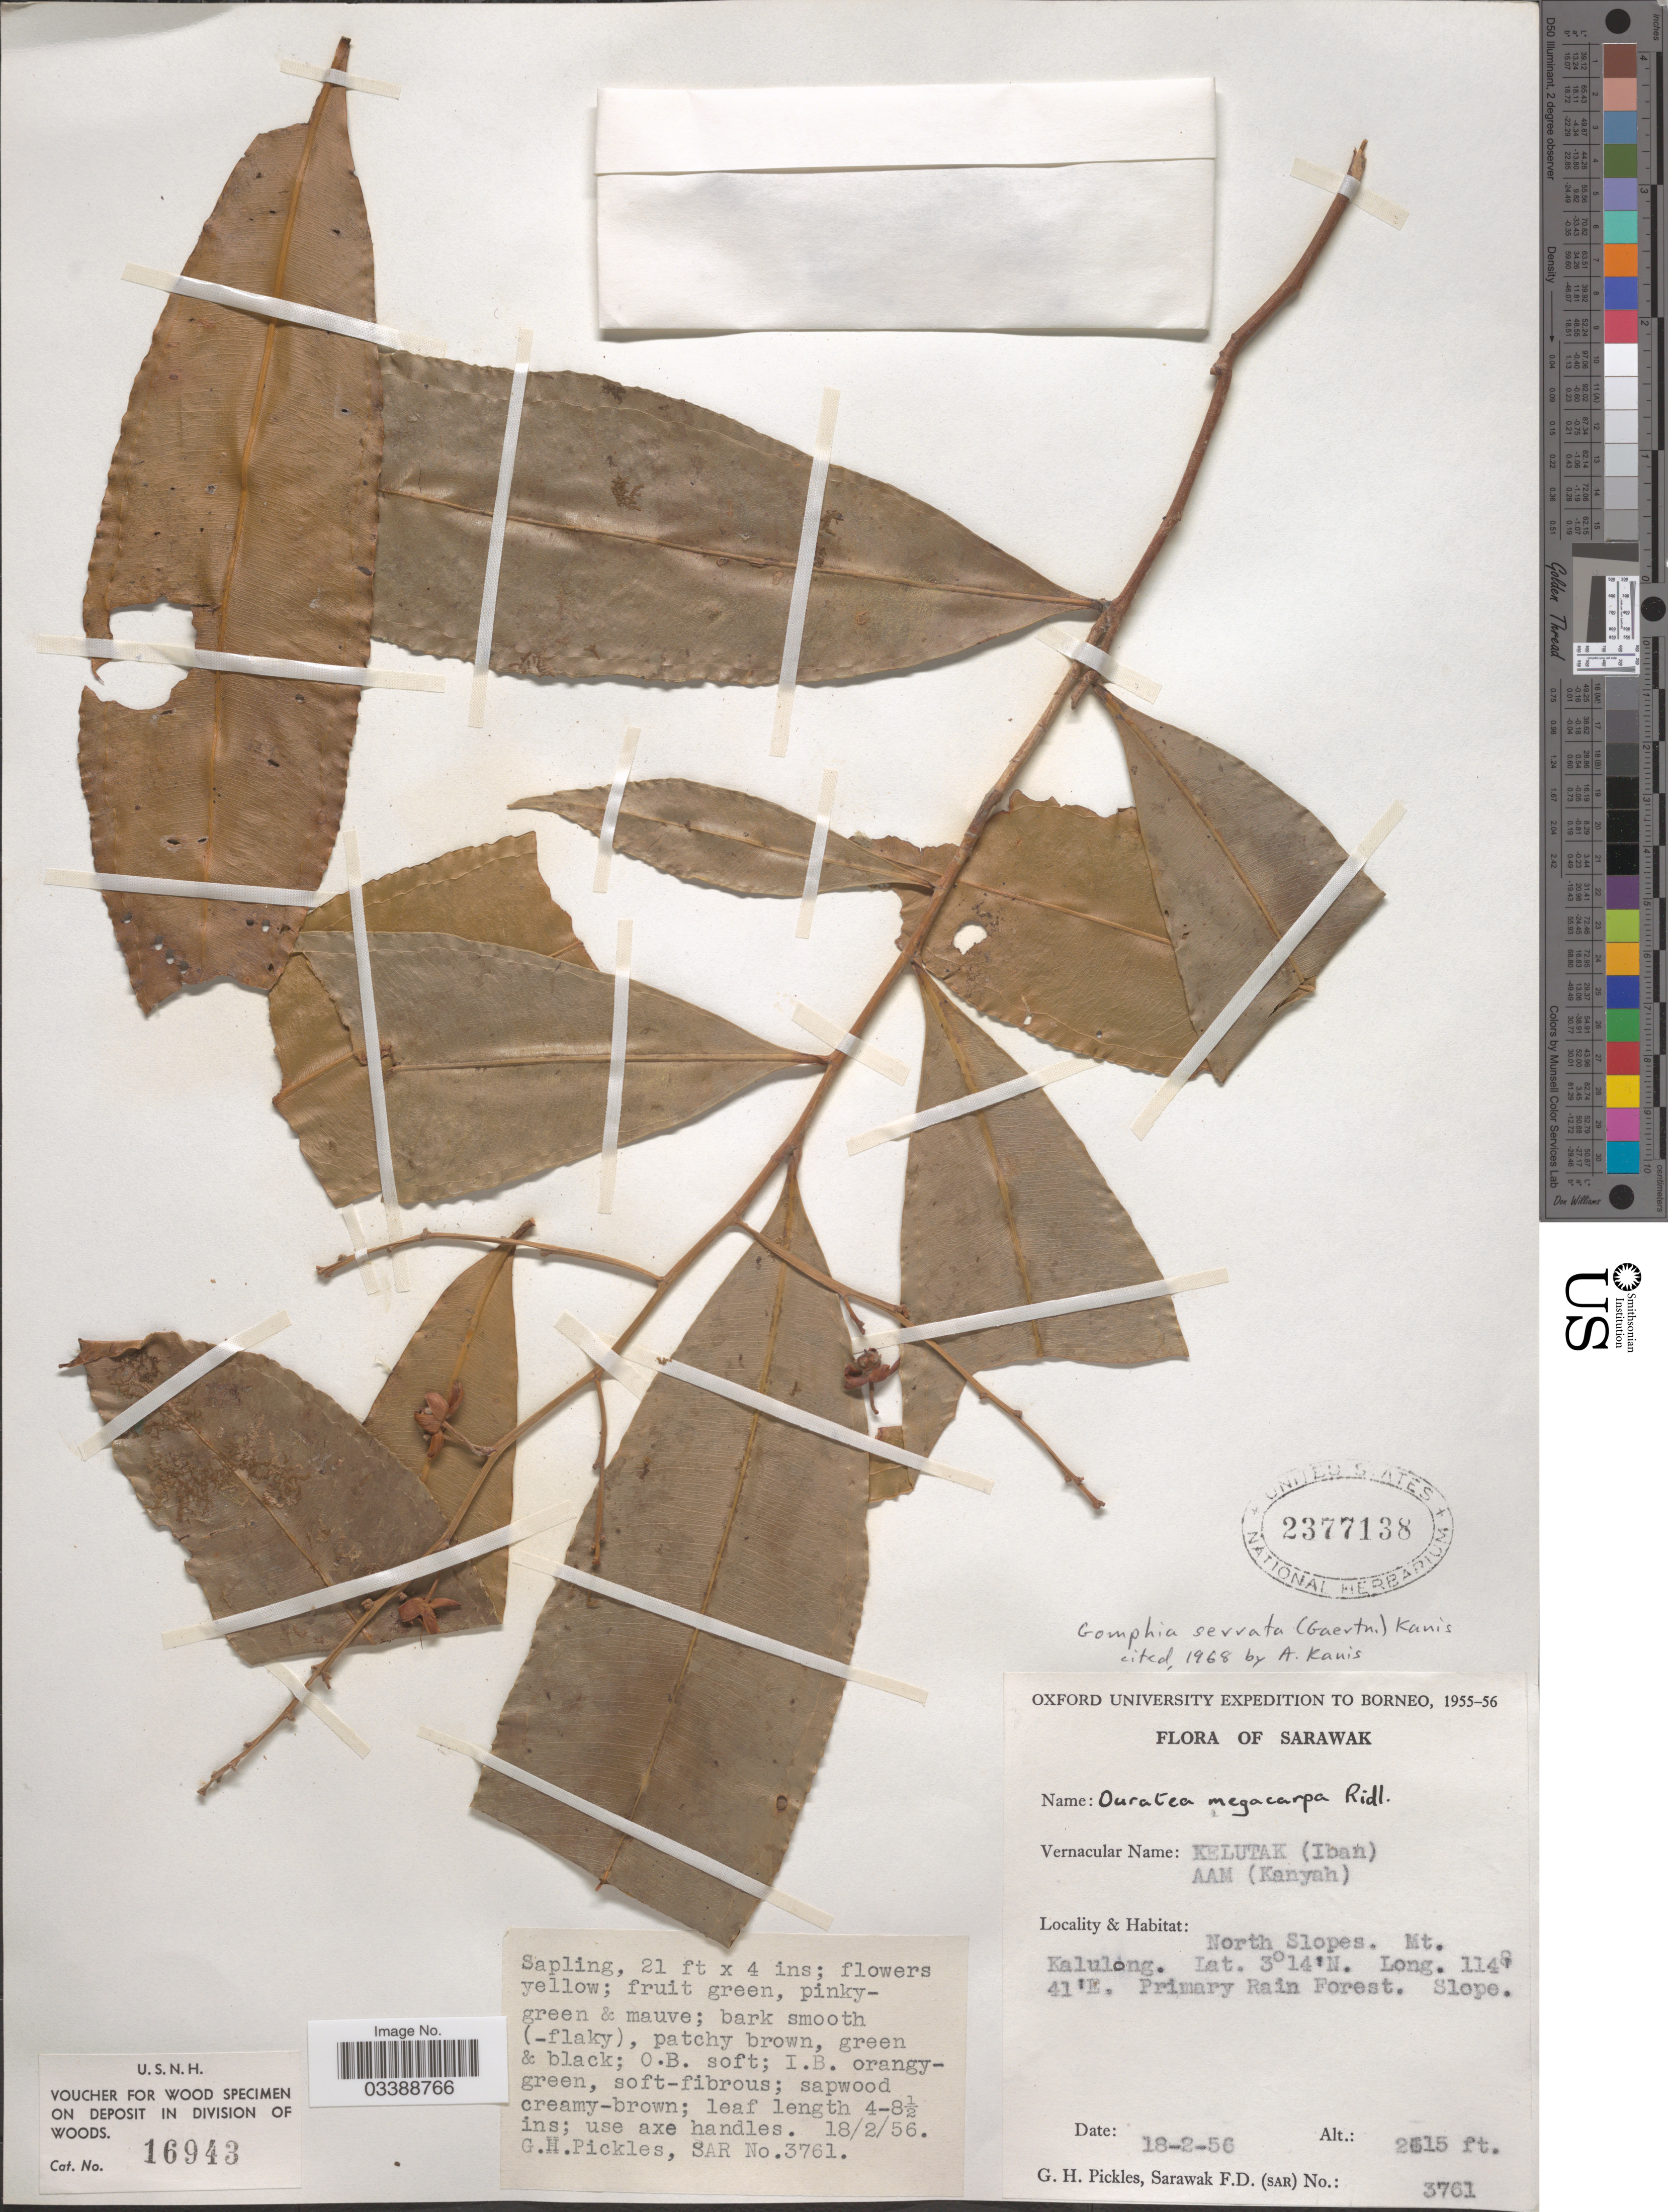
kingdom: Plantae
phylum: Tracheophyta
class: Magnoliopsida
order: Malpighiales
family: Ochnaceae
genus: Campylospermum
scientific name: Campylospermum serratum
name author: (Gaertn.) Bittrich & M.C.E. Amaral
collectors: G. Pickles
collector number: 3761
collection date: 1856-02-18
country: Malaysia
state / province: Sarawak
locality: Borneo. North Slopes. Mt. Kalulong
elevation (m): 797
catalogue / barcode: US 2377138